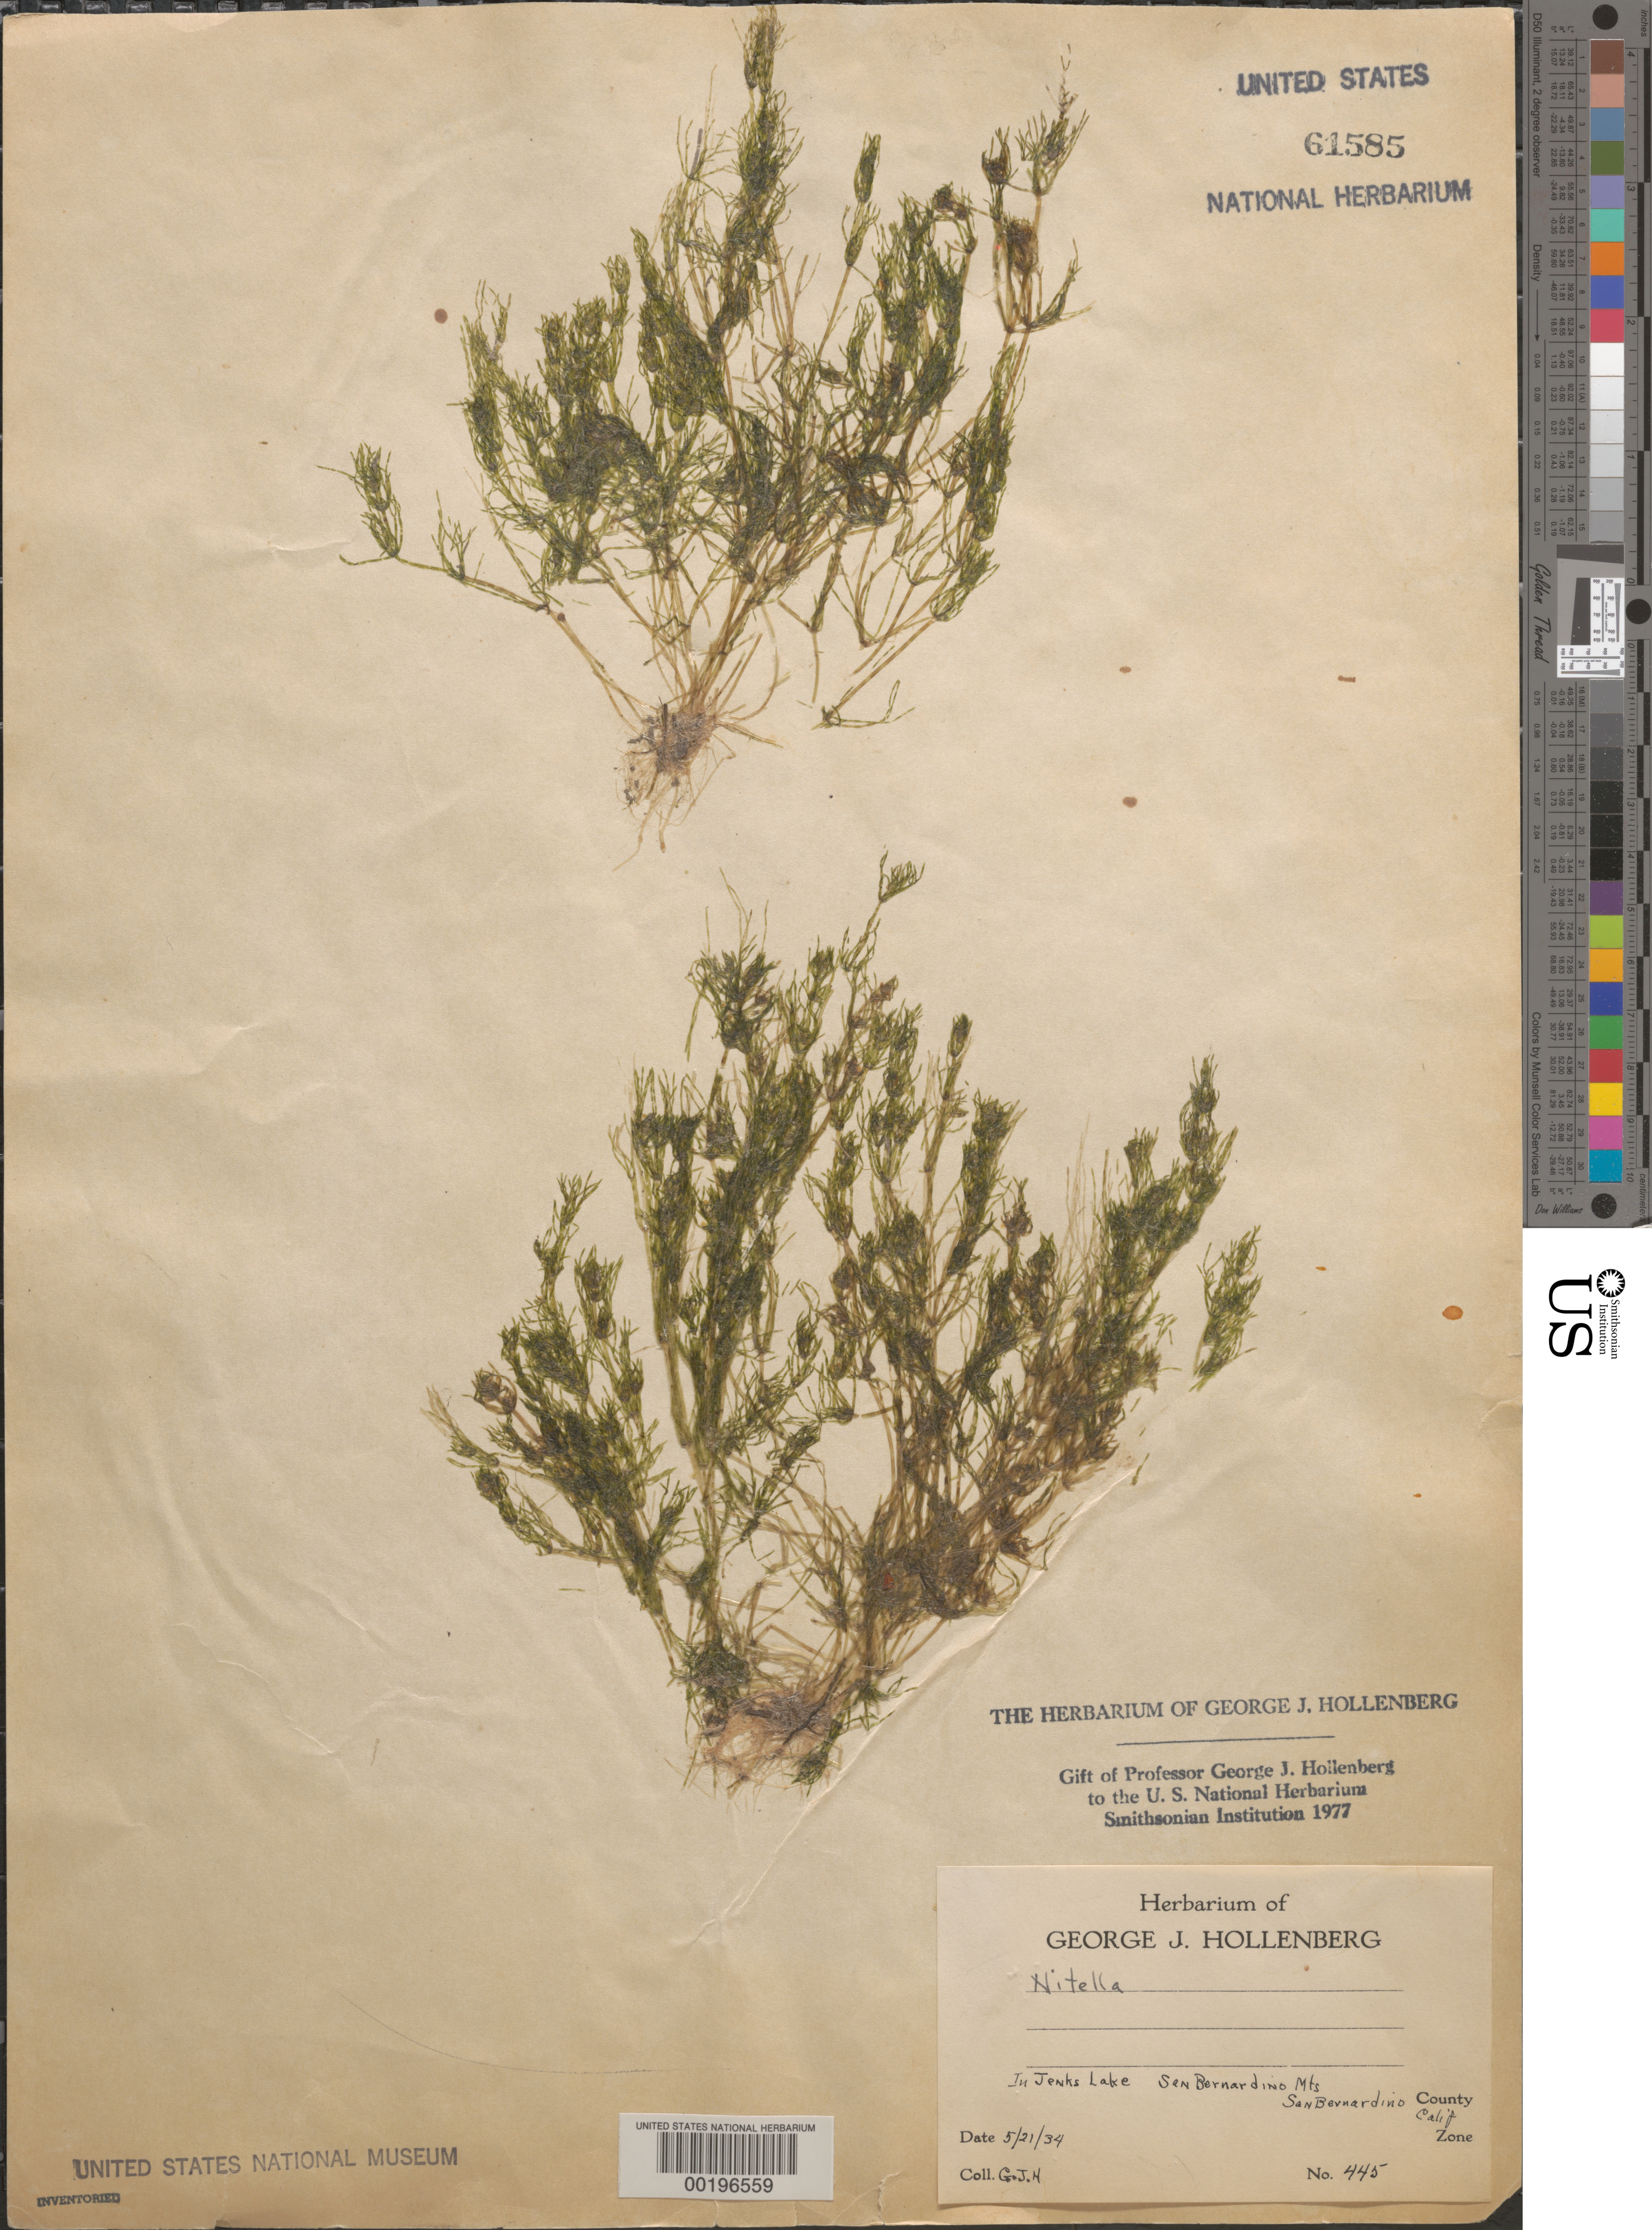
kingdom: Plantae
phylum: Charophyta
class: Charophyceae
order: Charales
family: Characeae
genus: Nitella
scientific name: Nitella sp.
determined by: Hollenberg, George J.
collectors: G. Hollenberg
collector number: GJH 445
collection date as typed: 21 May 1934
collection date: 1934-05-21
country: United States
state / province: California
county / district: San Bernardino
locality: Jenks Lake, San Bernardino Mountains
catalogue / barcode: US 61585